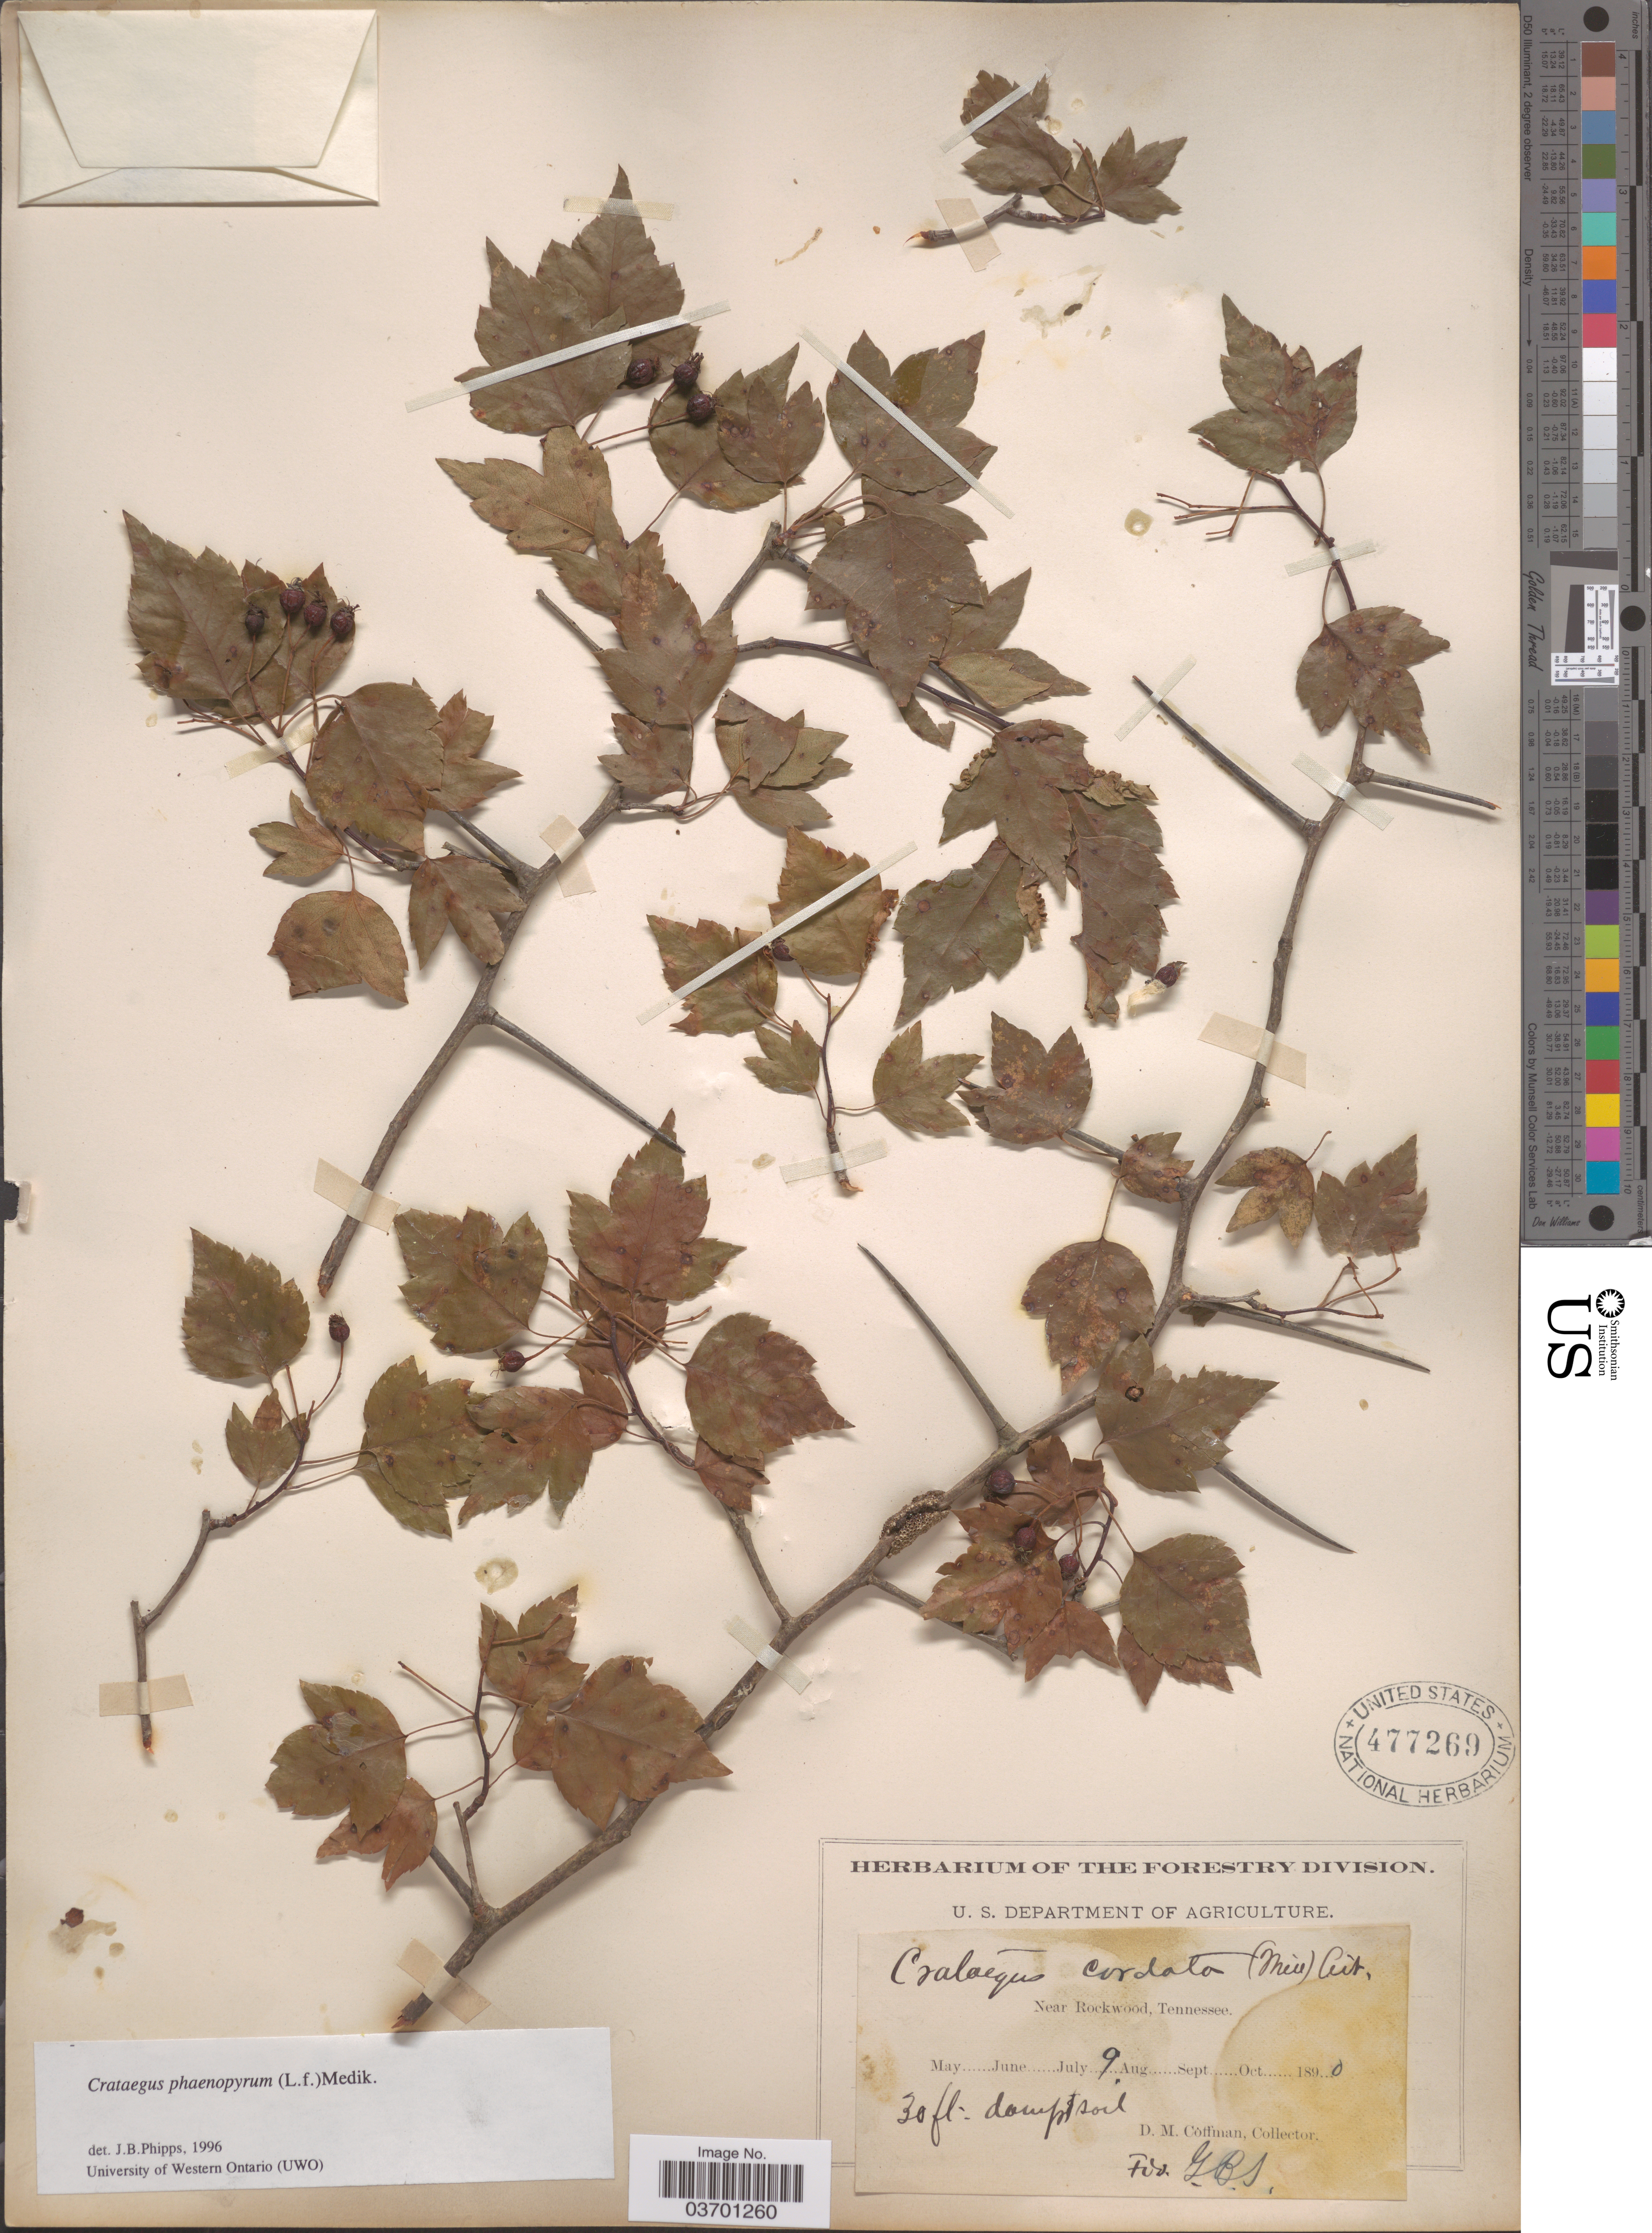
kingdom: Plantae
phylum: Tracheophyta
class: Magnoliopsida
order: Rosales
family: Rosaceae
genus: Crataegus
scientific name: Crataegus phaenopyrum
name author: (L. f.) Medik.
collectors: D. M. Coffman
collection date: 1890-07-09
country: United States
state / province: Tennessee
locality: Near Rockwood.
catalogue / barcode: US 477269